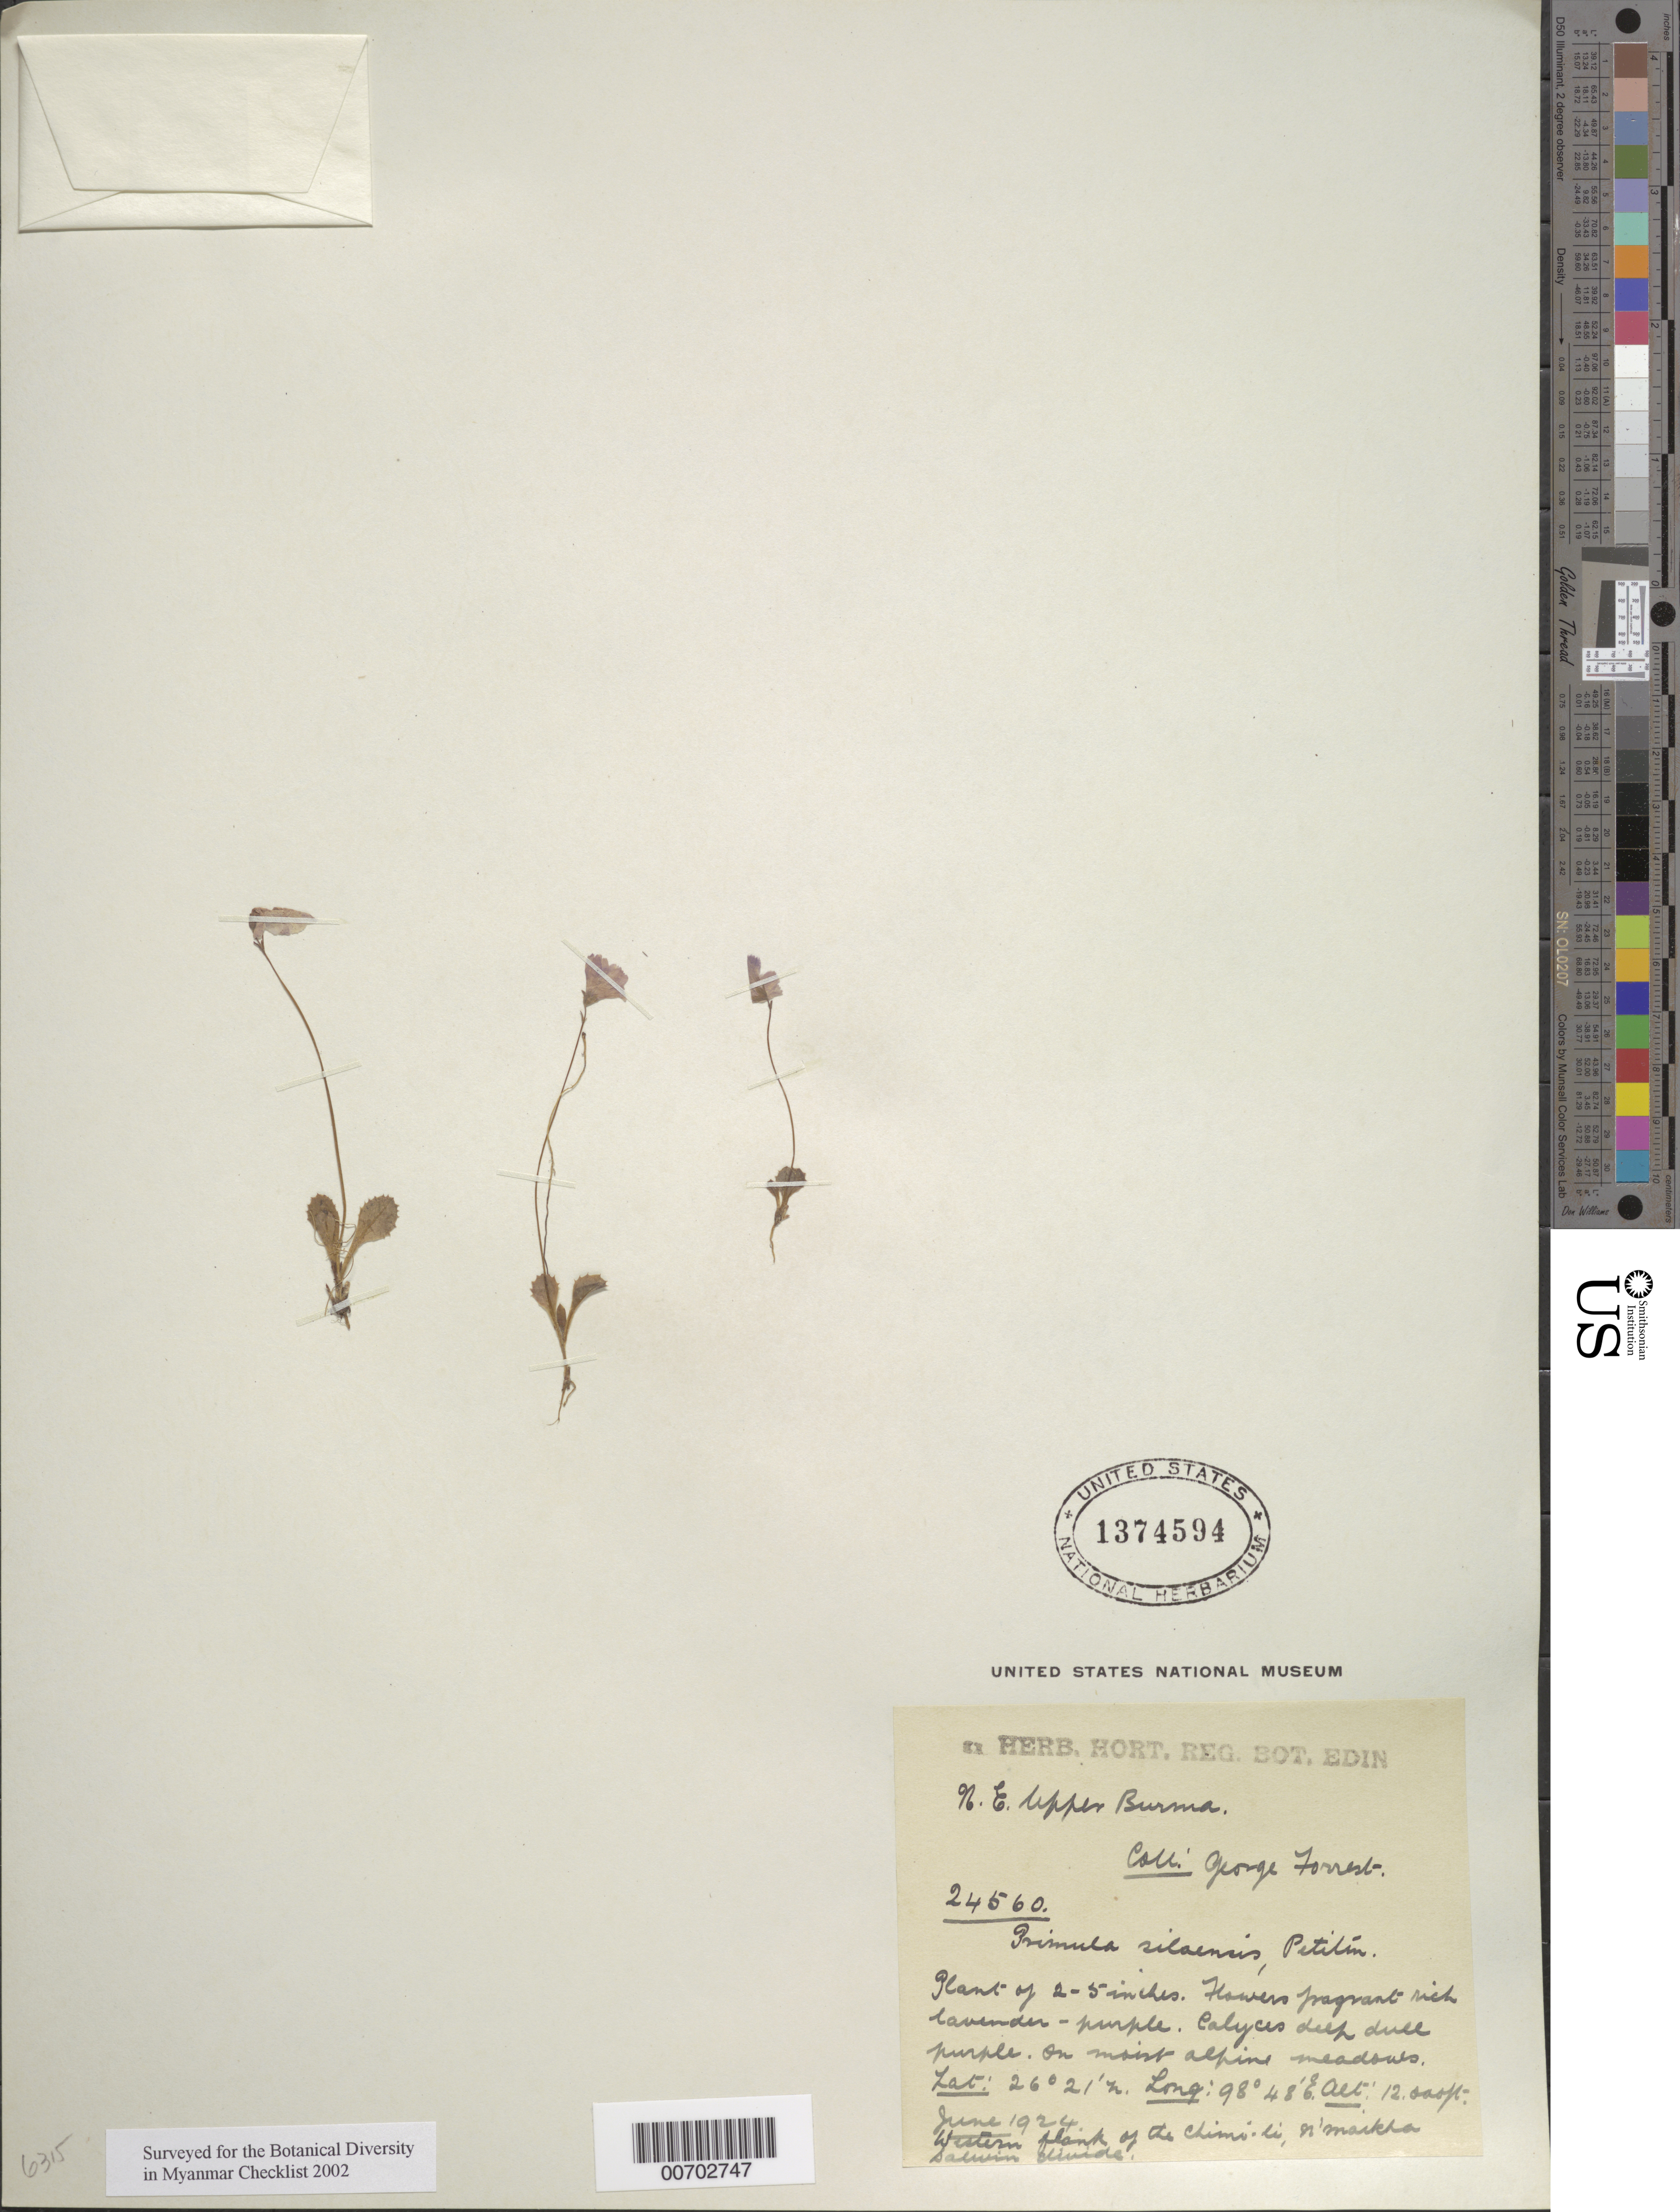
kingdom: Plantae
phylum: Tracheophyta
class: Magnoliopsida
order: Ericales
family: Primulaceae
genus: Primula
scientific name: Primula silaensis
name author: Petitm.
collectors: G. Forrest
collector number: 24560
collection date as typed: Jun 1924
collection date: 1924-06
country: Myanmar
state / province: Kachin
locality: N'Maikha-Salwin Divide, W flank, Chimi-li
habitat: Moist alpine meadows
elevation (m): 3658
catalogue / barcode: US 1374594